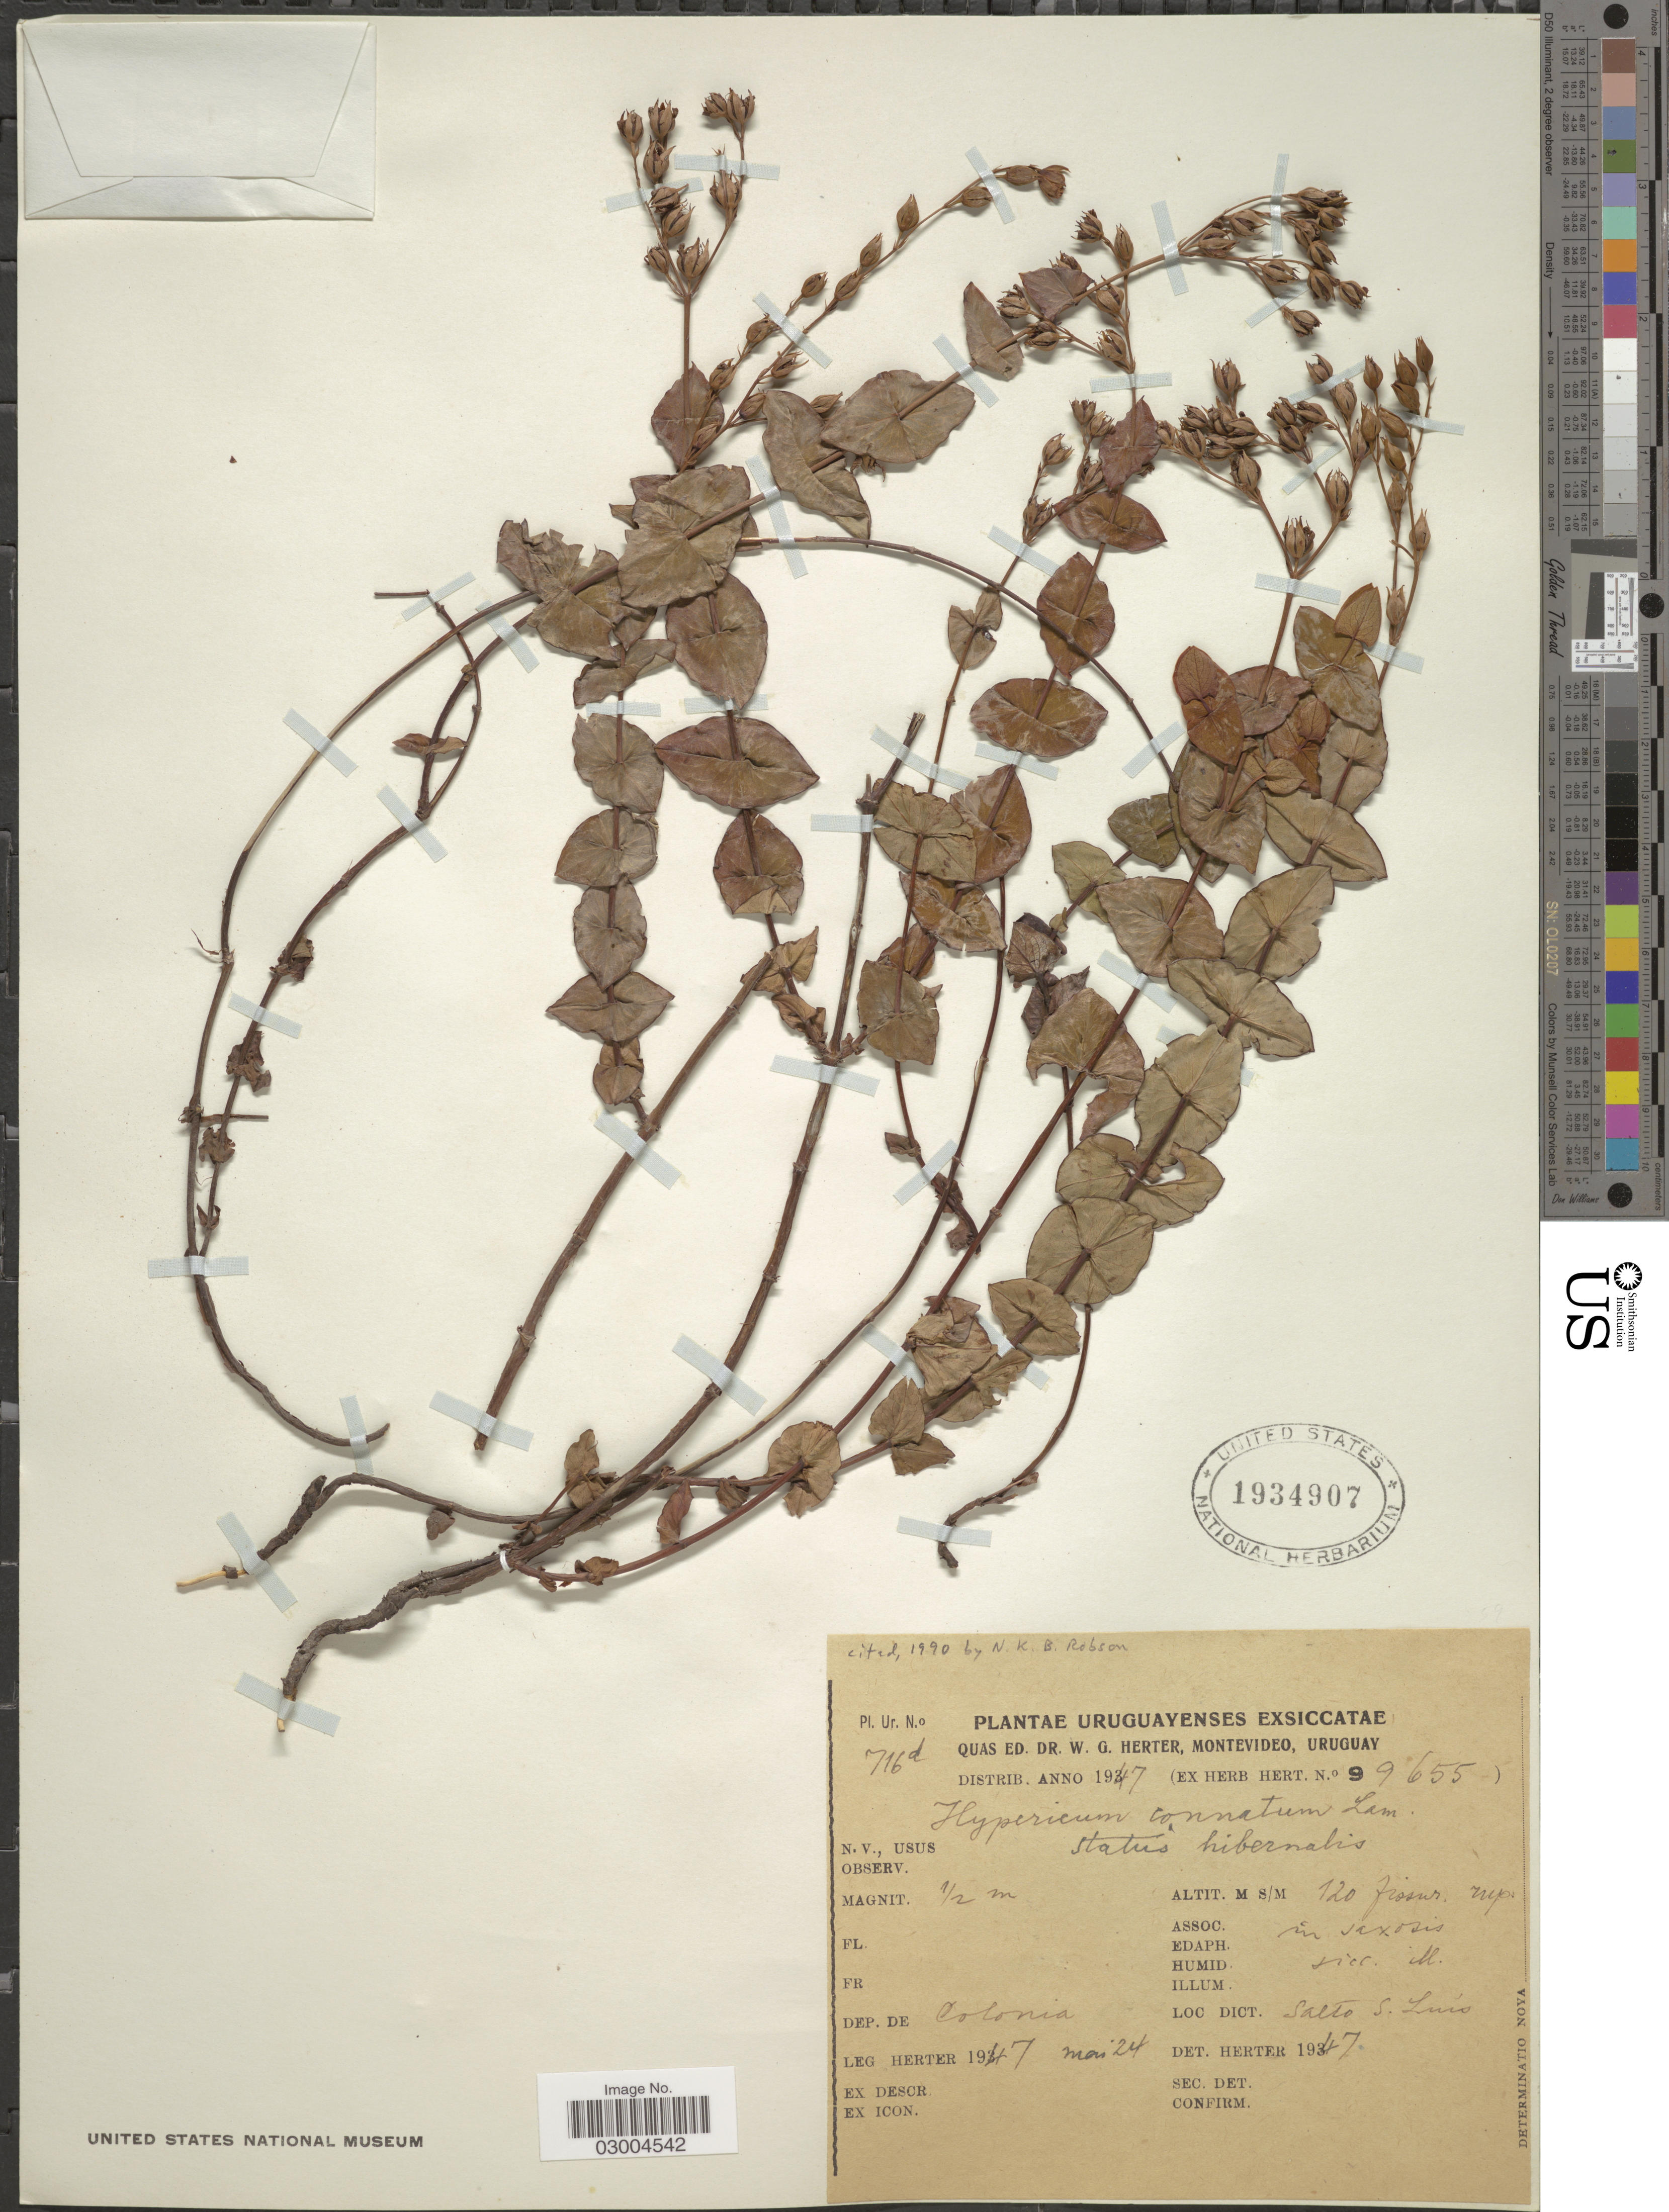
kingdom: Plantae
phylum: Tracheophyta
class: Magnoliopsida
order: Malpighiales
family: Hypericaceae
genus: Hypericum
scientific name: Hypericum connatum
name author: Lam.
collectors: W. G. Herter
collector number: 716d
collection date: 1947-05-24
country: Uruguay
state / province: Colonia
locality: Dep. de Colonia. Salto S. Luis.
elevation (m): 120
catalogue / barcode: US 1934907